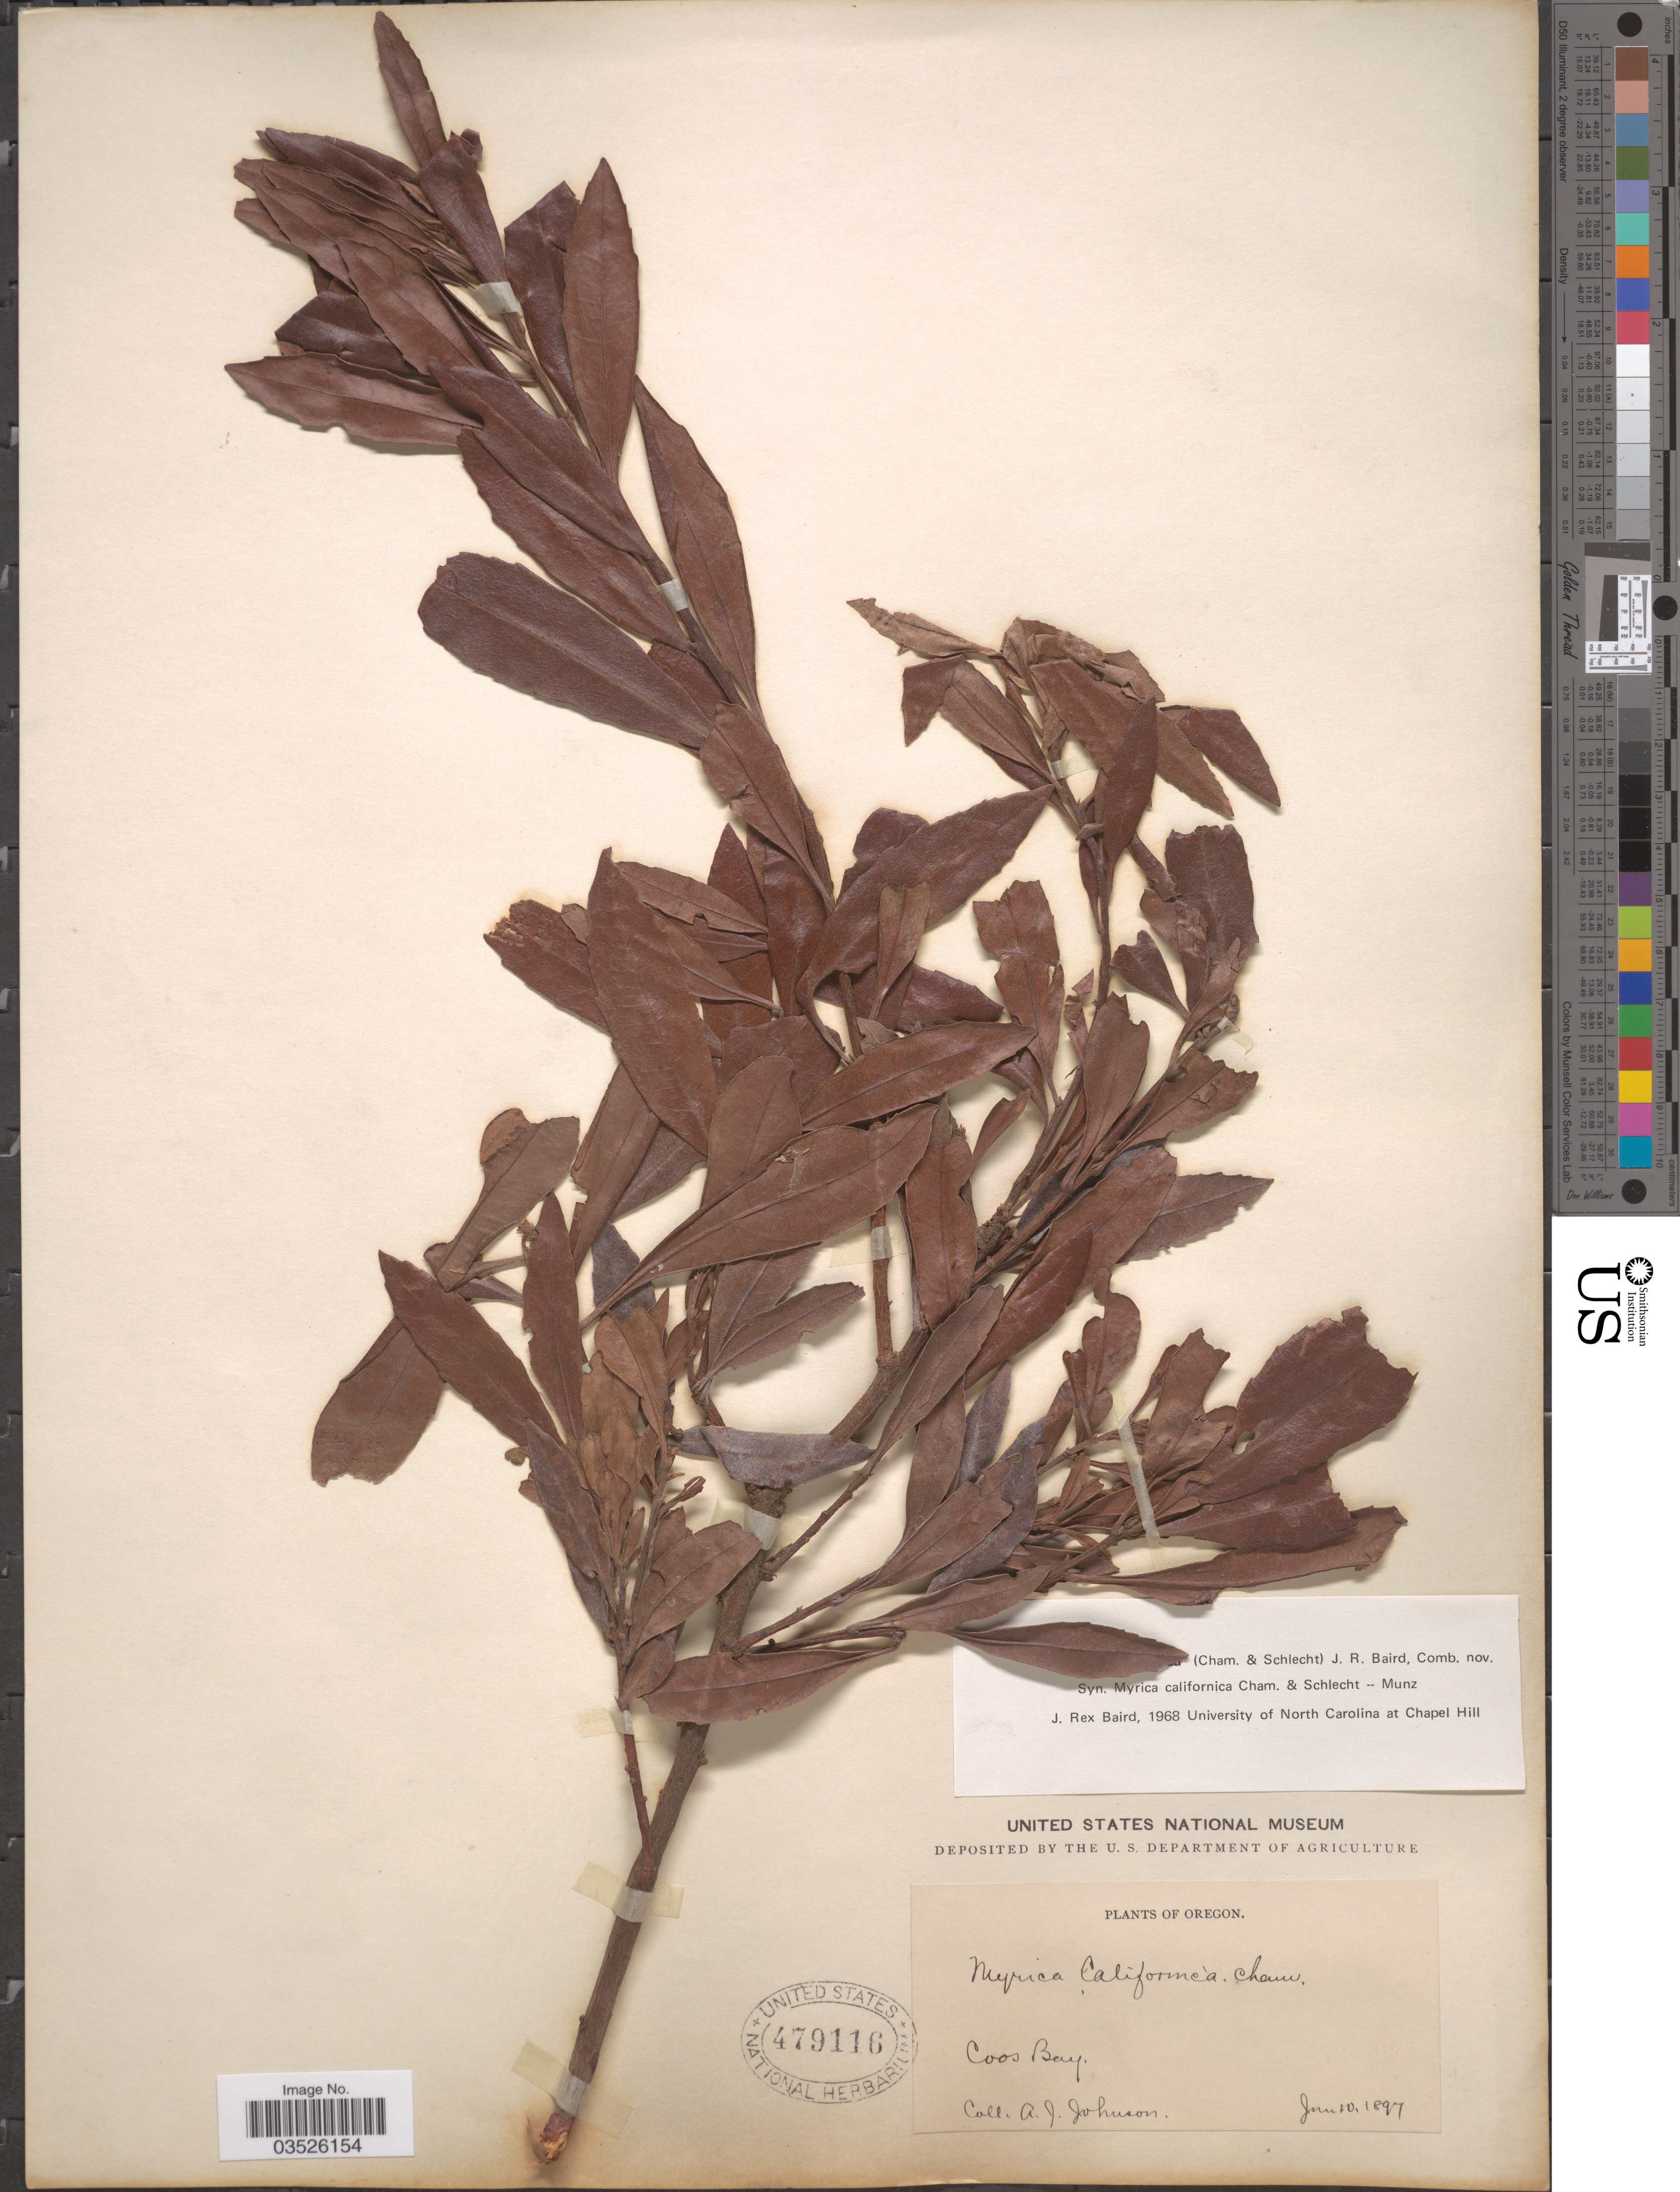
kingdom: Plantae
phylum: Tracheophyta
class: Magnoliopsida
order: Fagales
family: Myricaceae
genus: Morella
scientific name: Morella californica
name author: (Cham.) Wilbur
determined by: Strong, Mark T., (BOT), Smithsonian Institution - National Museum of Natural History (UNITED STATES)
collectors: A. Johnson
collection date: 1897-01-10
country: United States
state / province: Oregon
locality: Coos Bay.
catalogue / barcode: US 479116